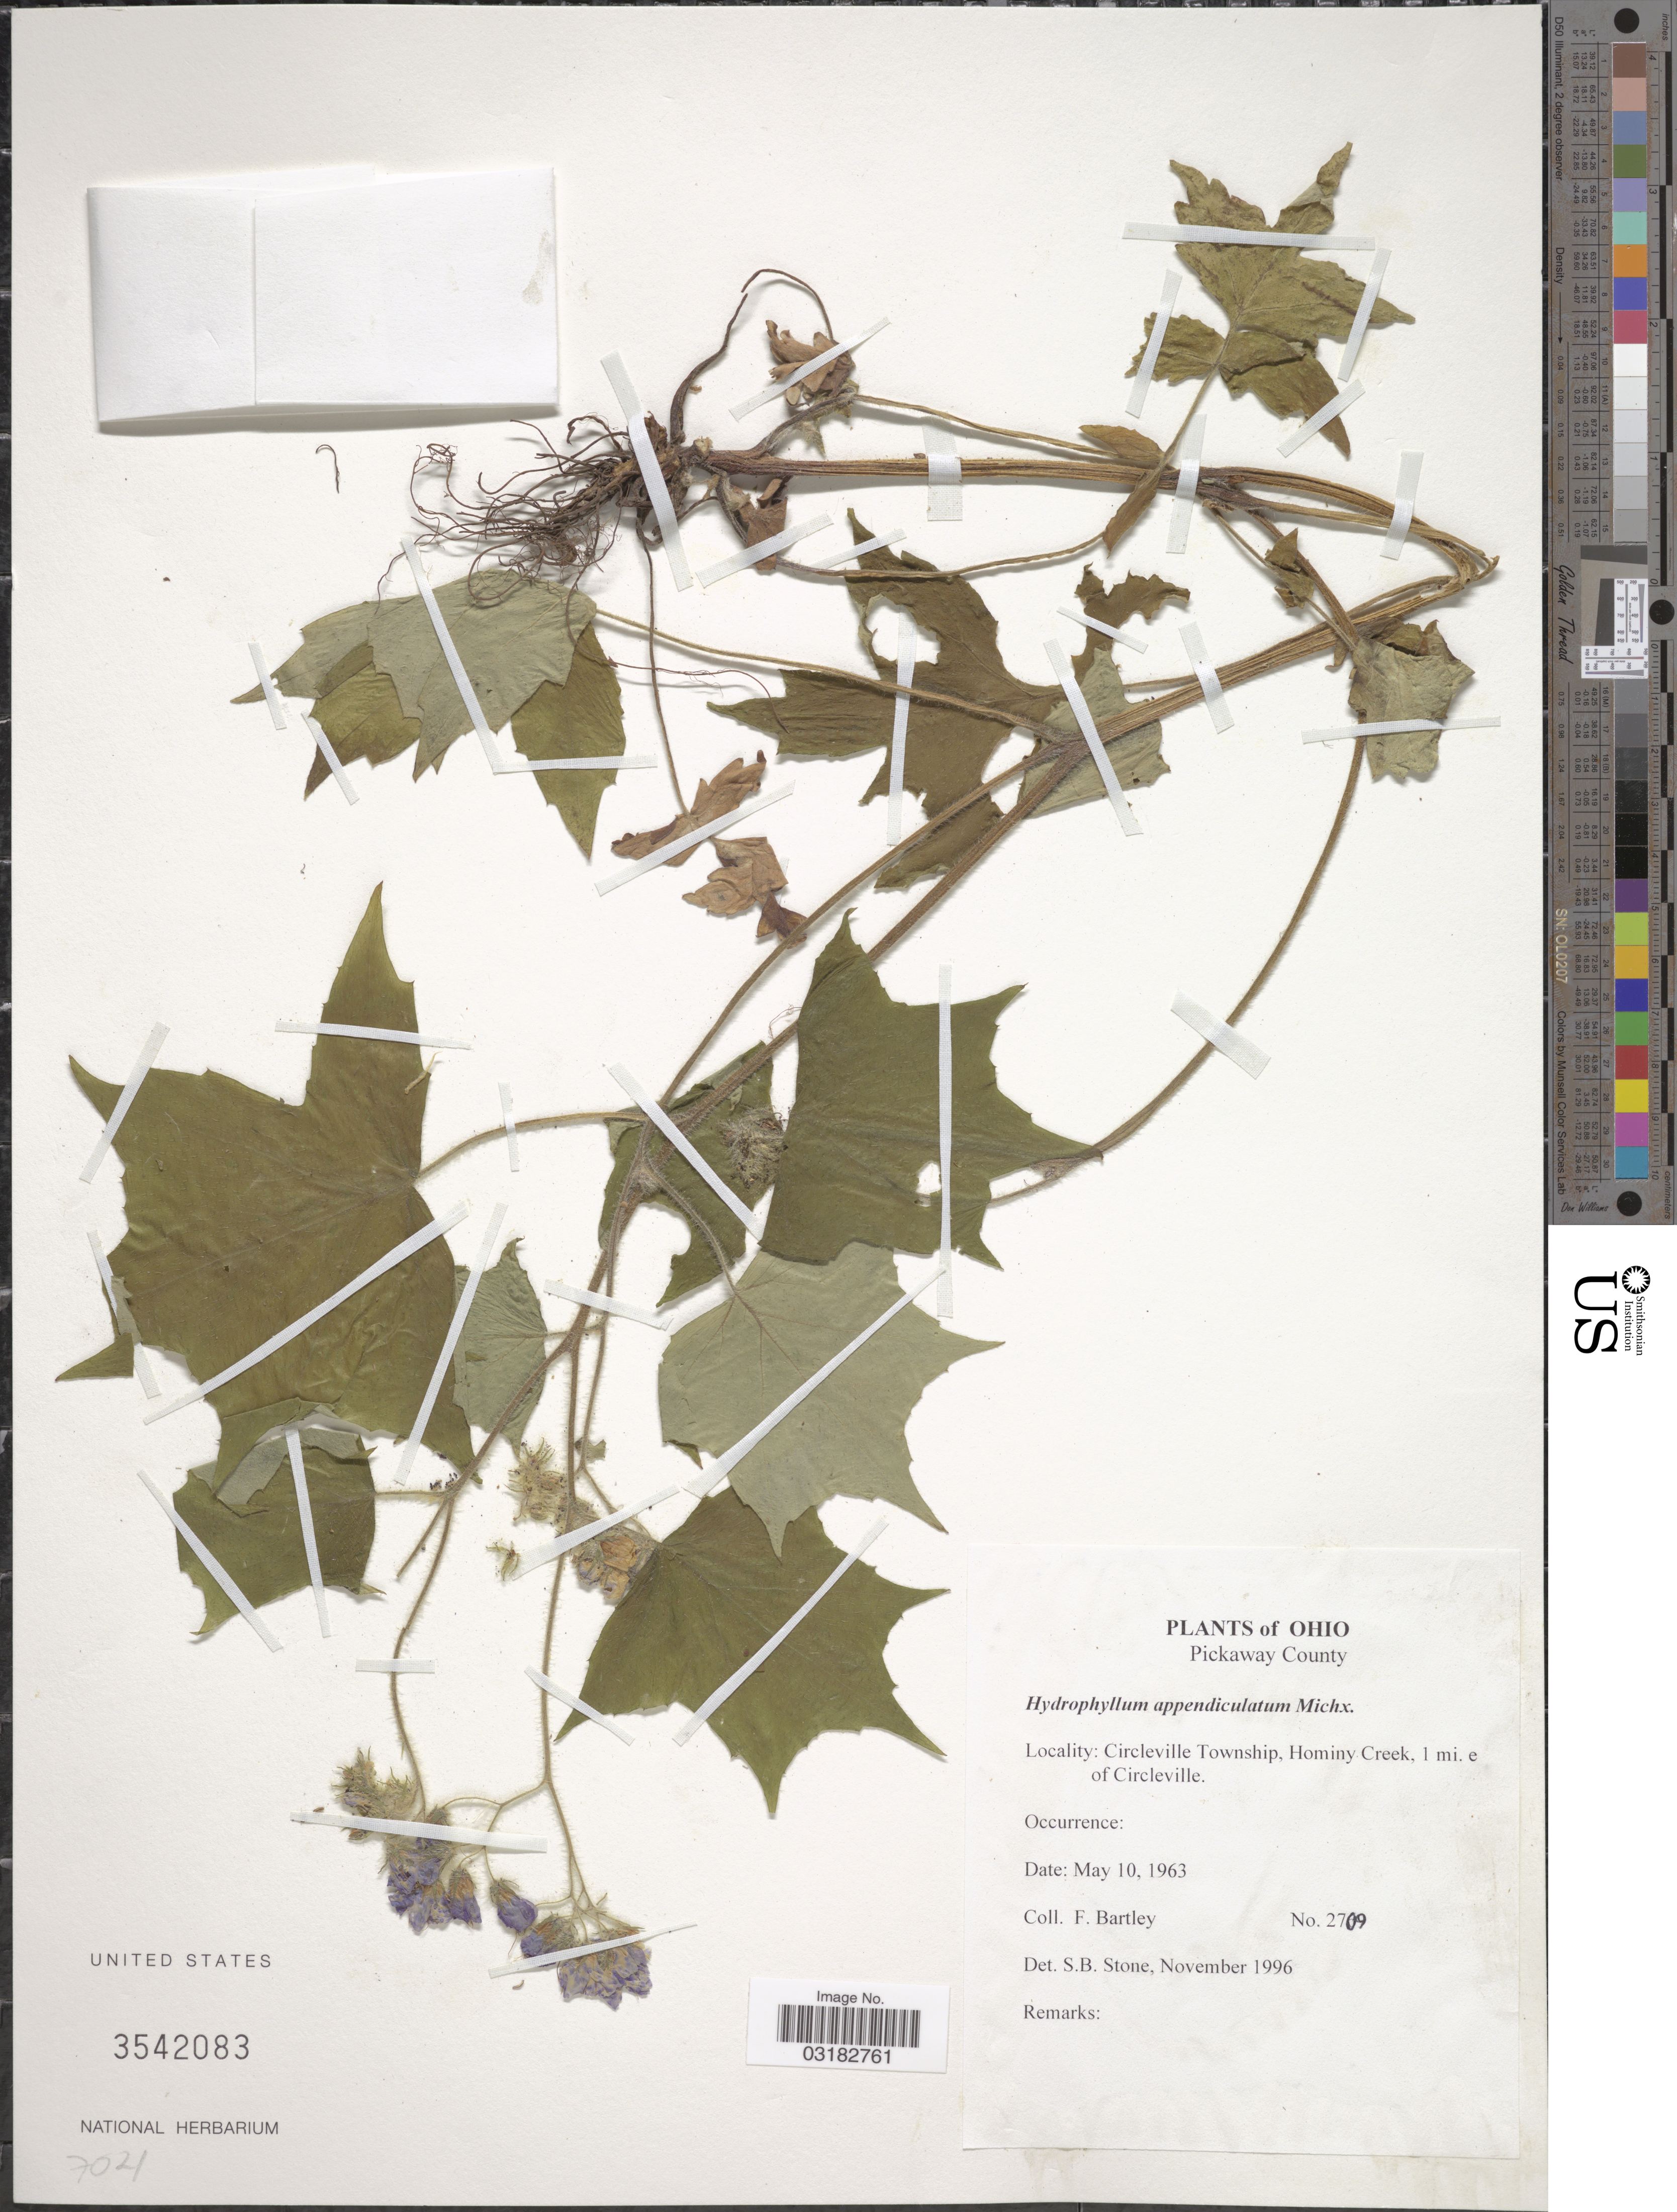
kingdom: Plantae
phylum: Tracheophyta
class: Magnoliopsida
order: Boraginales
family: Hydrophyllaceae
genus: Hydrophyllum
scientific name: Hydrophyllum appendiculatum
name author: Michx.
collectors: F. Bartley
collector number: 2709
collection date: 1963-05-10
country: United States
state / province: Ohio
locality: Pickaway County. Circleville Township, Hominy Creek, 1 mi. e. of Circleville.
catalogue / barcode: US 3542083